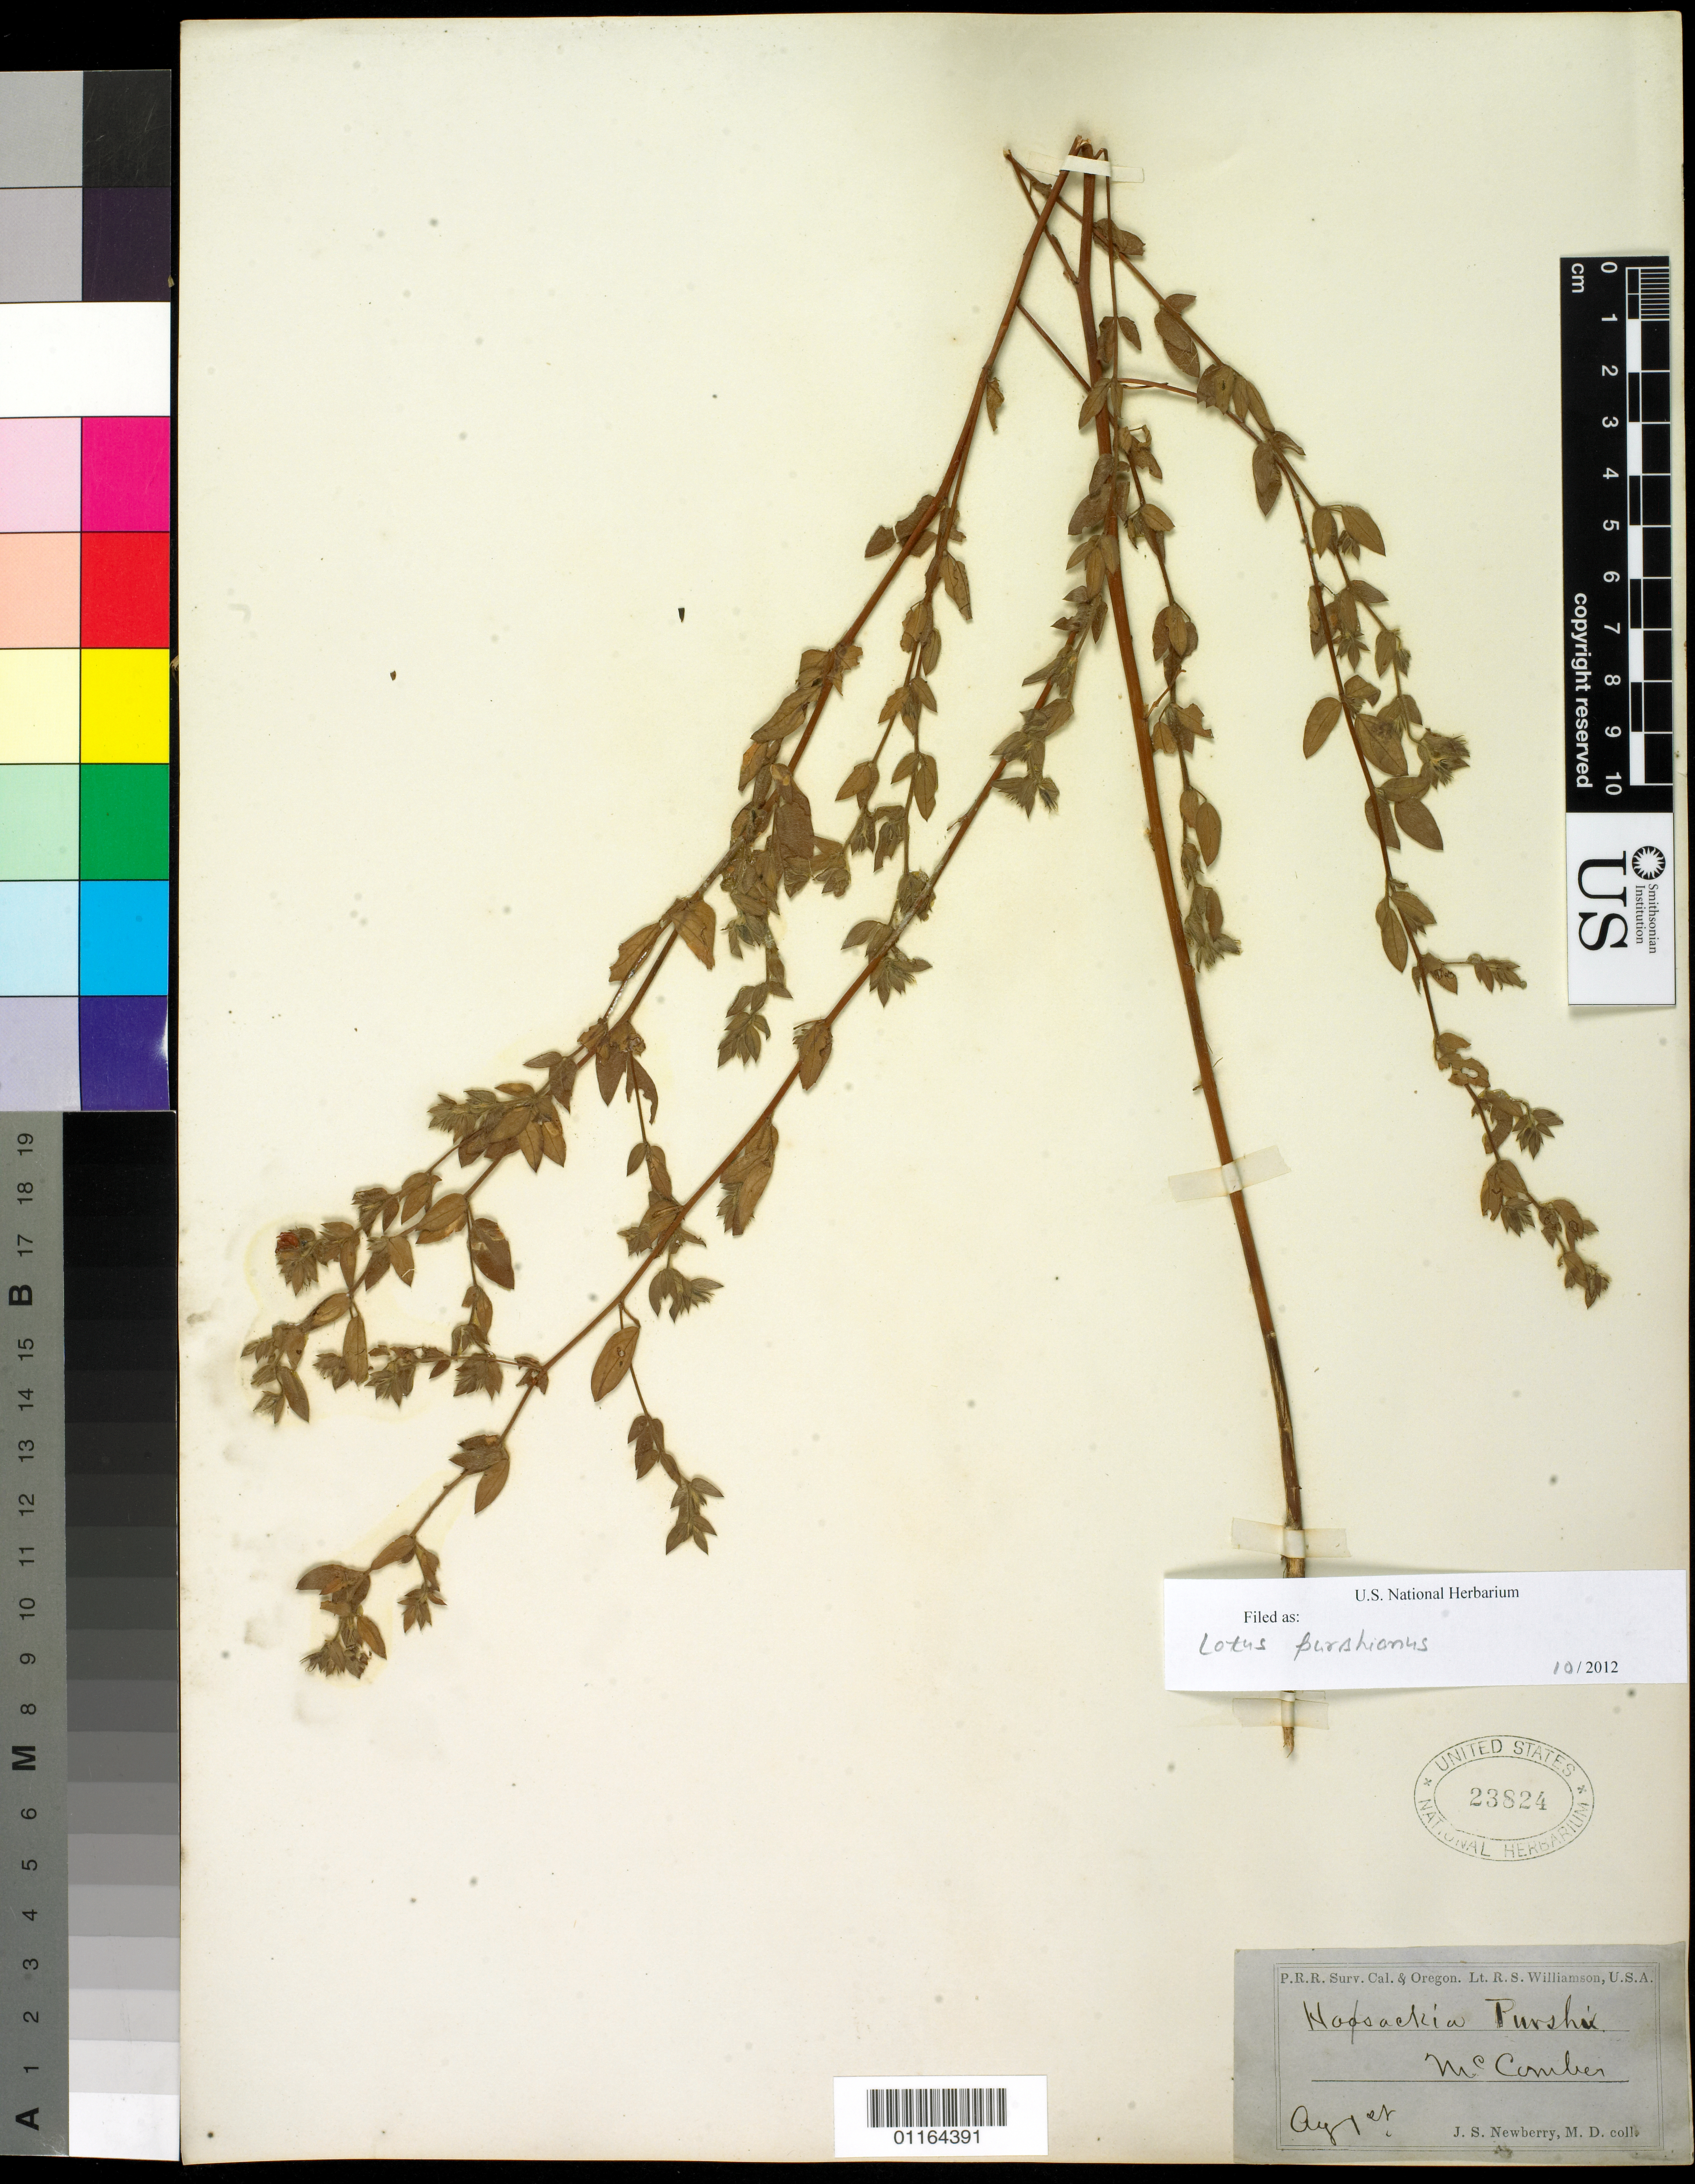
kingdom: Plantae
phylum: Tracheophyta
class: Magnoliopsida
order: Fabales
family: Fabaceae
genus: Acmispon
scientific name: Acmispon americanus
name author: (Nutt.) Rydb.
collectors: J. S. Newberry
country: United States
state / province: California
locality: McCombs.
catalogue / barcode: US 23824